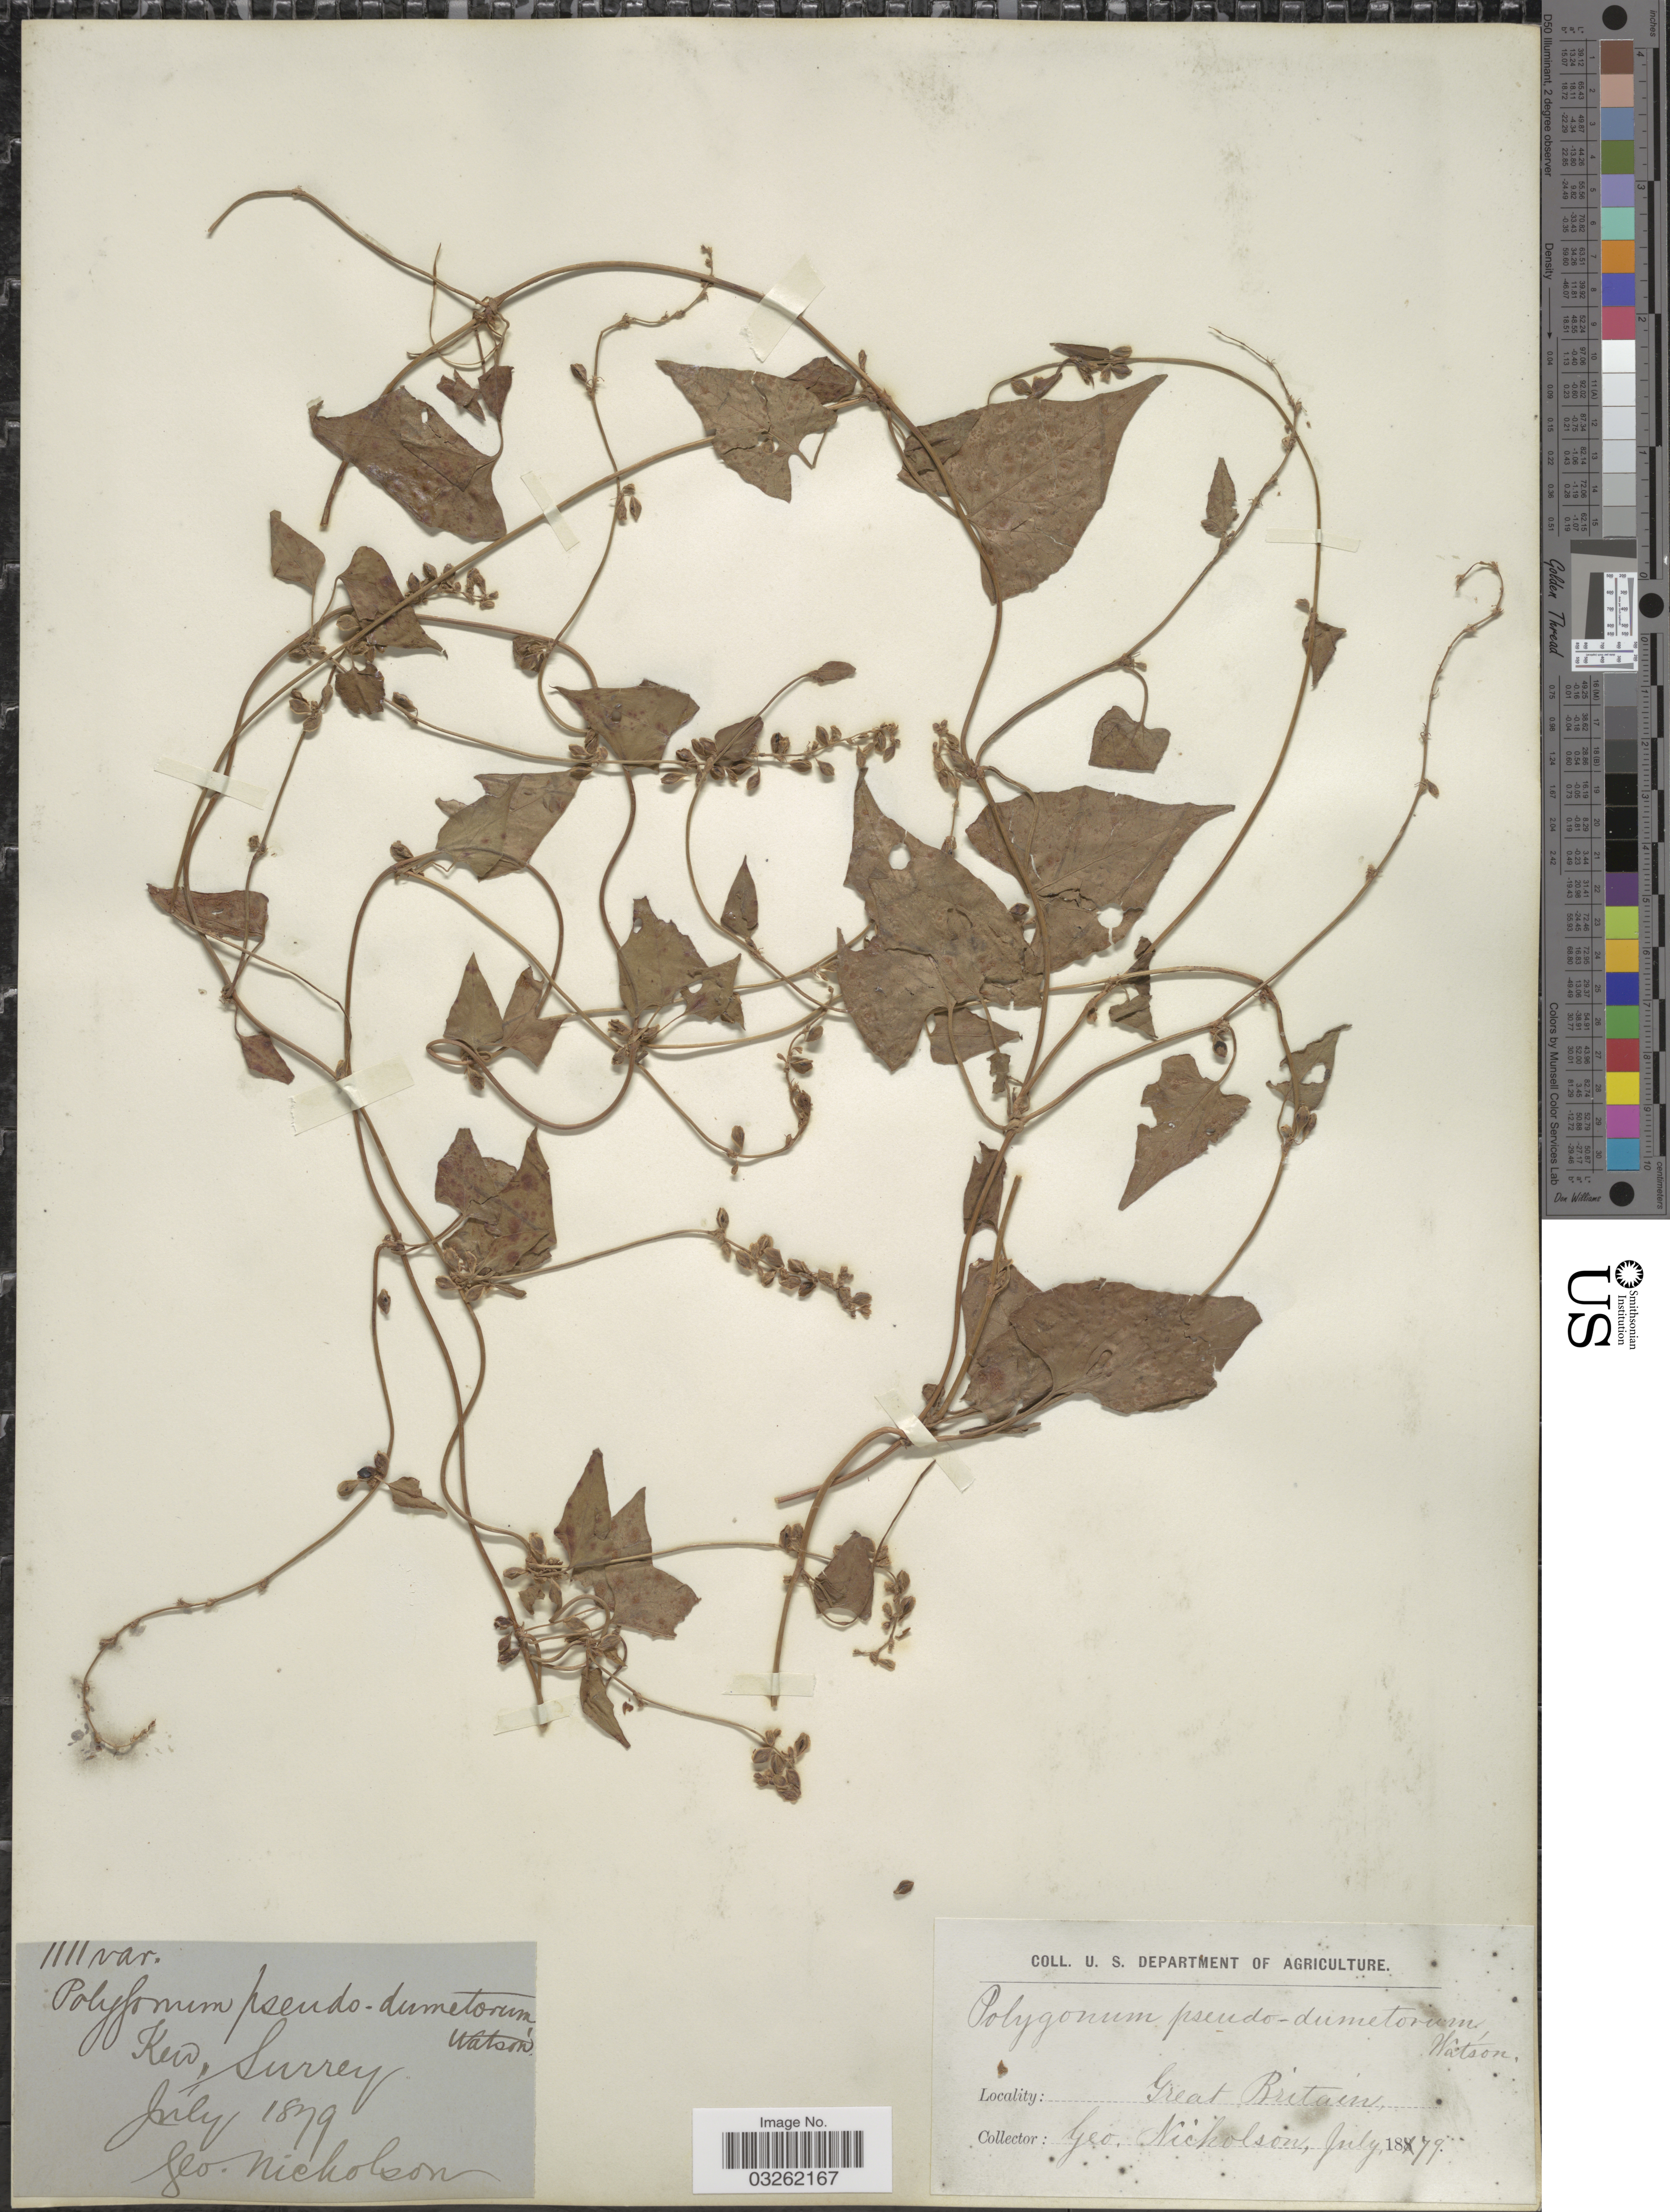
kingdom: Plantae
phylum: Tracheophyta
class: Magnoliopsida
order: Caryophyllales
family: Polygonaceae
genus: Fallopia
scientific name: Fallopia convolvulus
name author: (L.) Á. Löve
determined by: Strong, Mark T., (BOT), Smithsonian Institution - National Museum of Natural History (UNITED STATES)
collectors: G. Nicholson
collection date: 1879-07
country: United Kingdom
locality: Great Britain. Kew, Surrey.